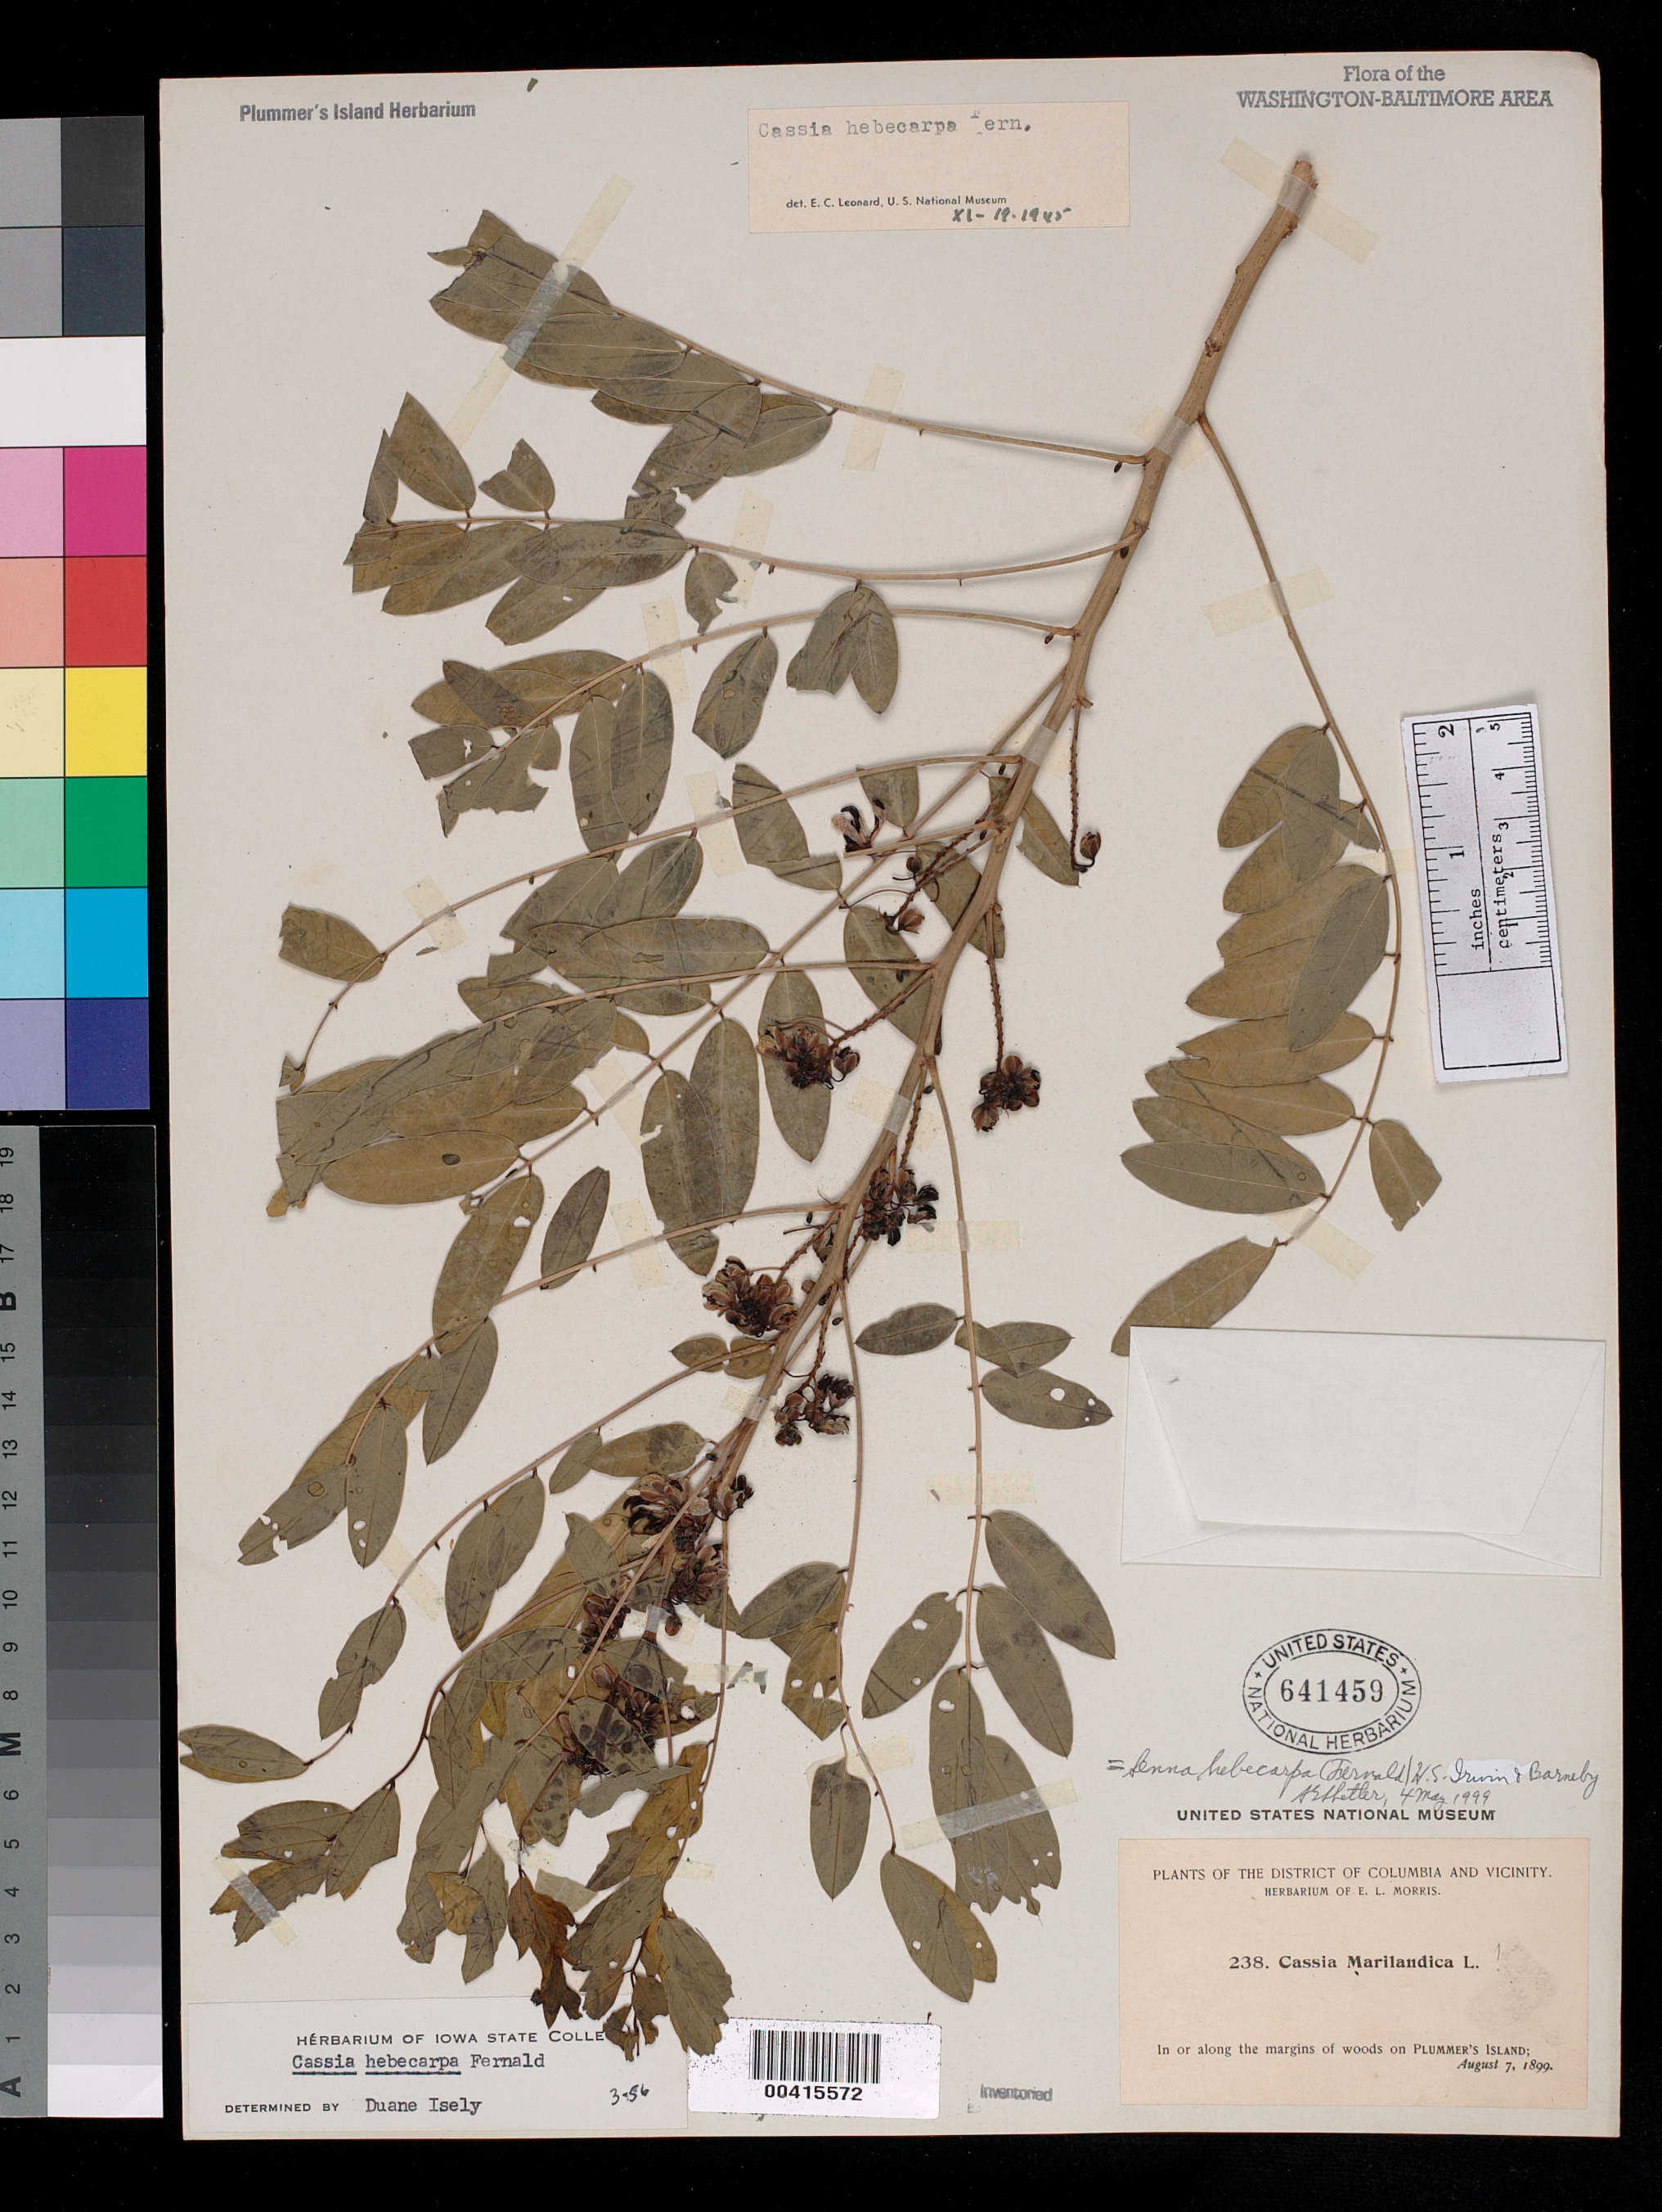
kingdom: Plantae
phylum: Tracheophyta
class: Magnoliopsida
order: Fabales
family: Fabaceae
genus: Senna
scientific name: Senna hebecarpa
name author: (Fernald) H.S. Irwin & Barneby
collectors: E. L. Morris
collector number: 238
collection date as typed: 07 Aug 1899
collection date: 1899-08-07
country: United States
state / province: Maryland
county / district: Montgomery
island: Plummers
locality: Plummer's Island Plummers Island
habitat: In or along margins of woods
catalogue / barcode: US 641459